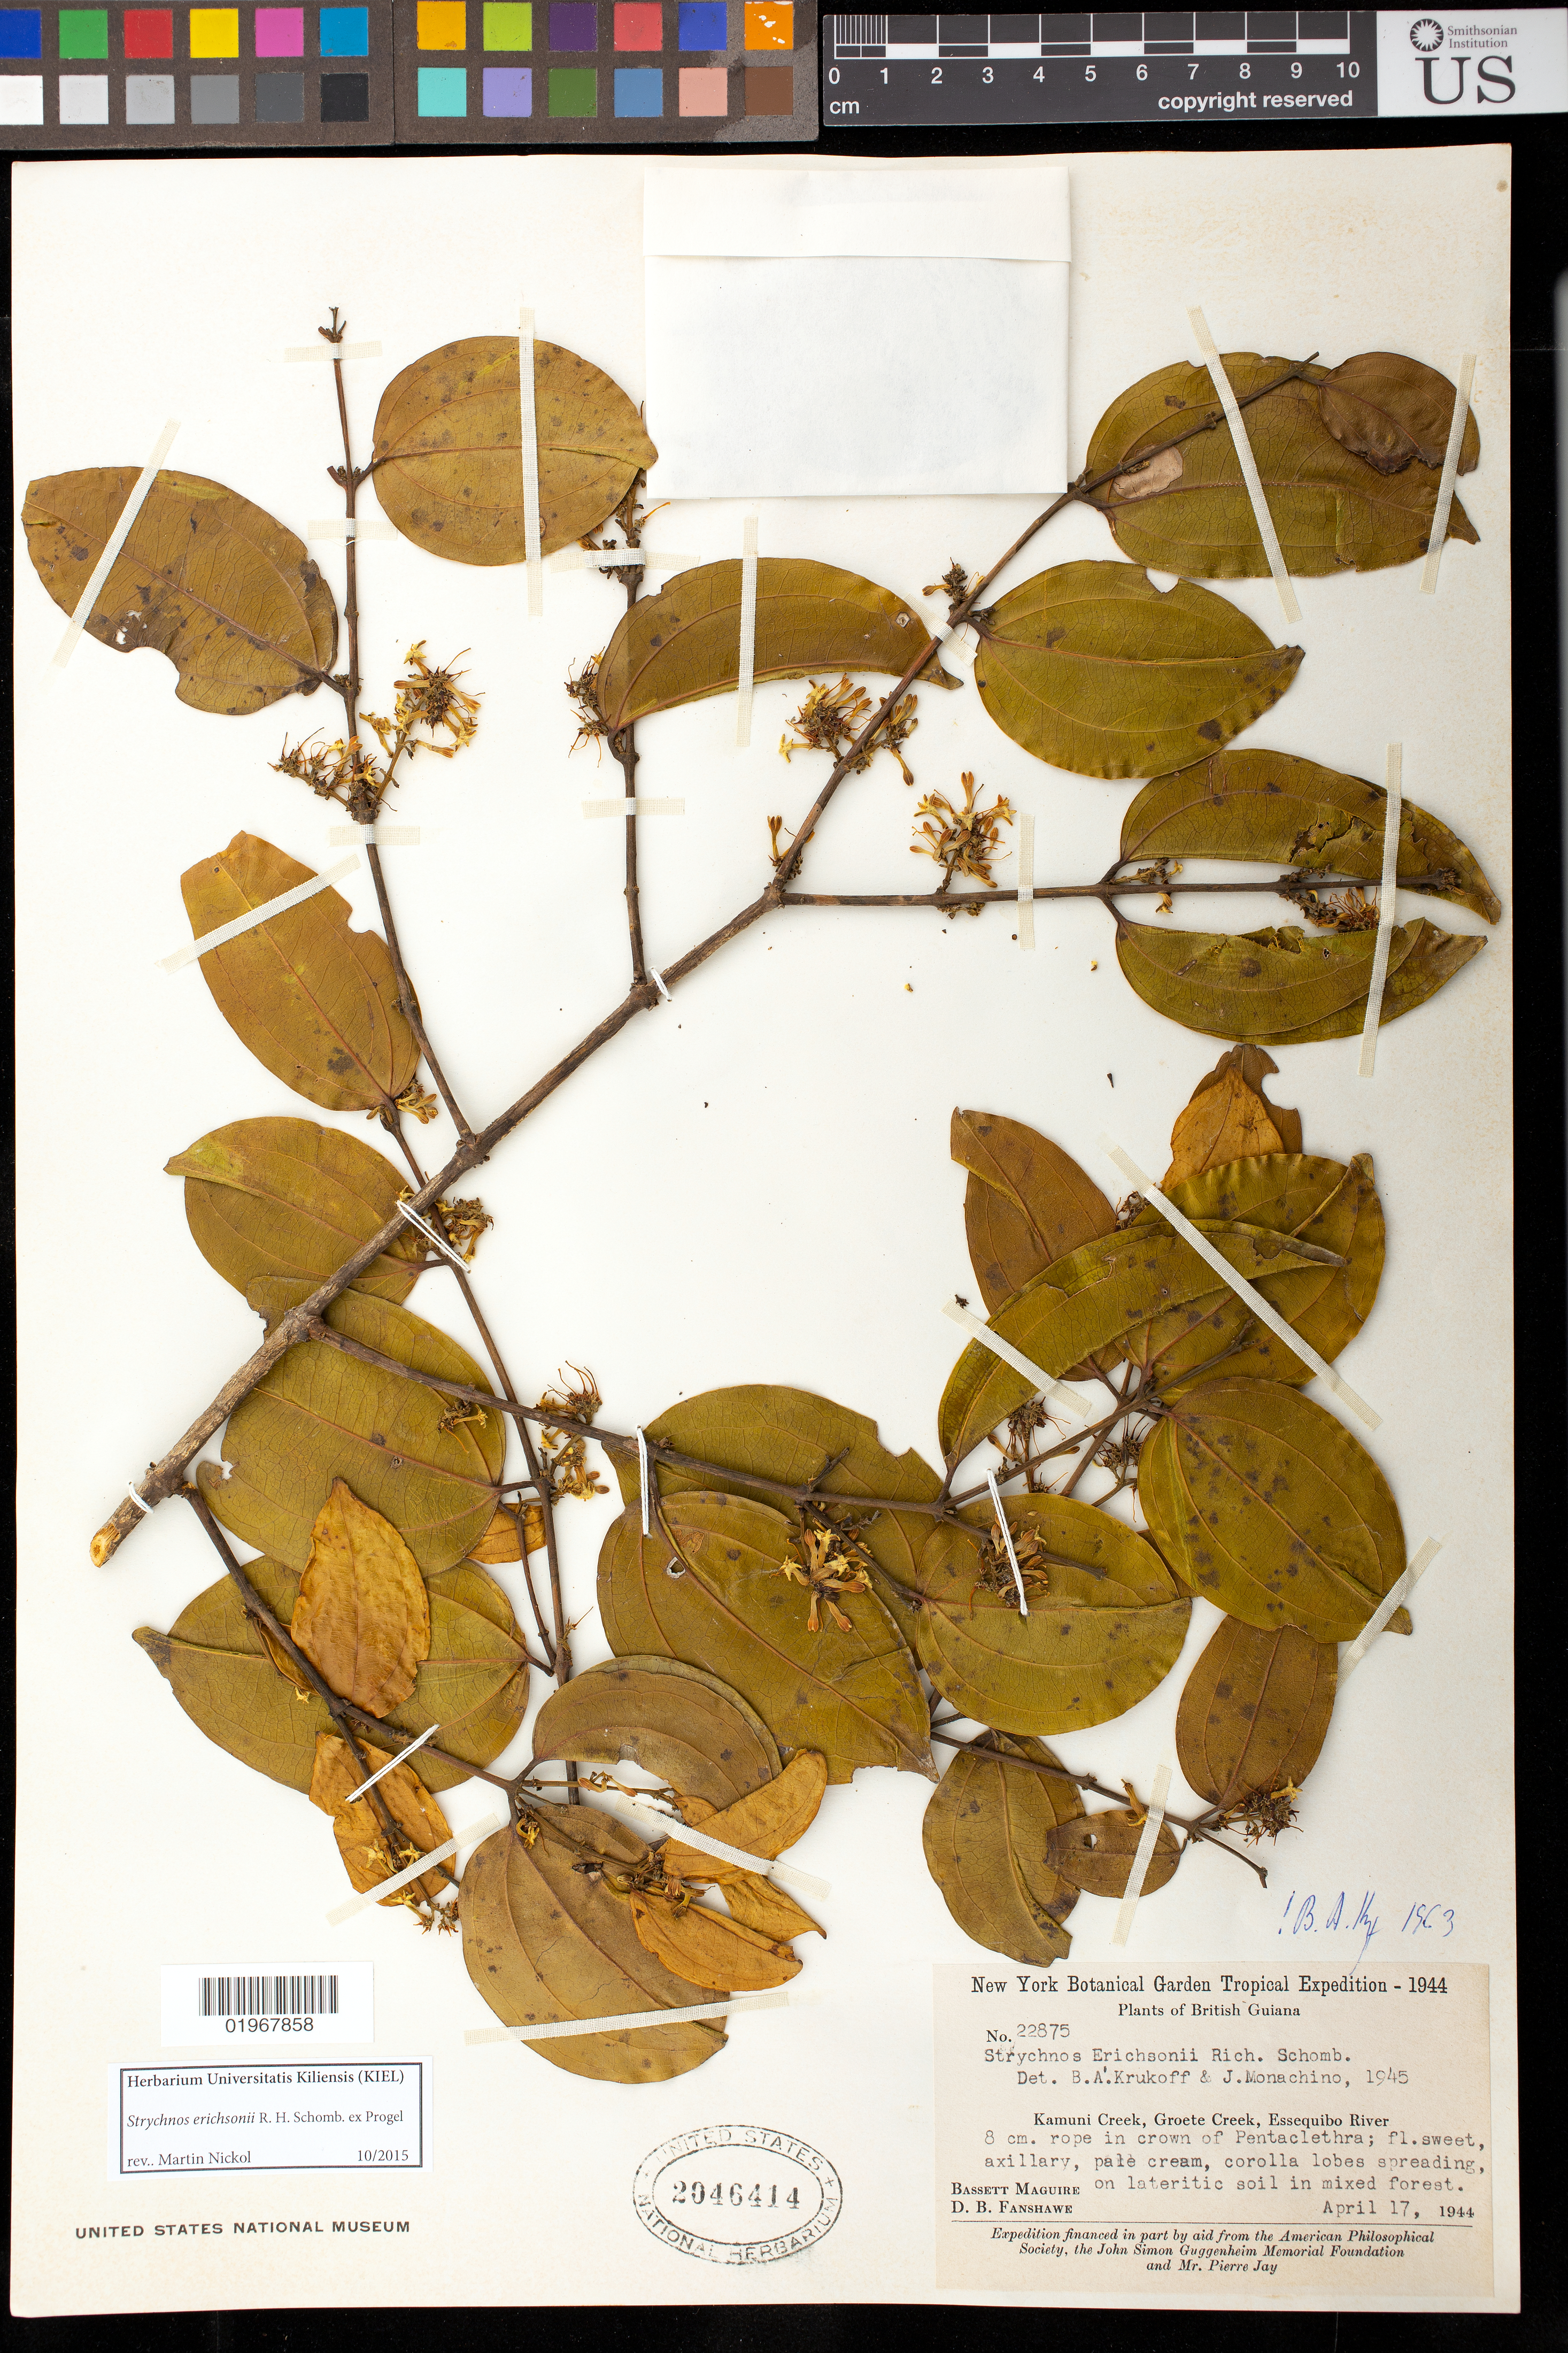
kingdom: Plantae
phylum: Tracheophyta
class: Magnoliopsida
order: Gentianales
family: Loganiaceae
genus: Strychnos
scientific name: Strychnos erichsonii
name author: R.H. Schomb. ex Progel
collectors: B. Maguire & D. B. Fanshawe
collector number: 22875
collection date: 1944-04-17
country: Guyana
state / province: Essequibo Isl-W. Demerara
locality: Kamuni Creek, Groete Creek, Essequibo River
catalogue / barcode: US 2046414